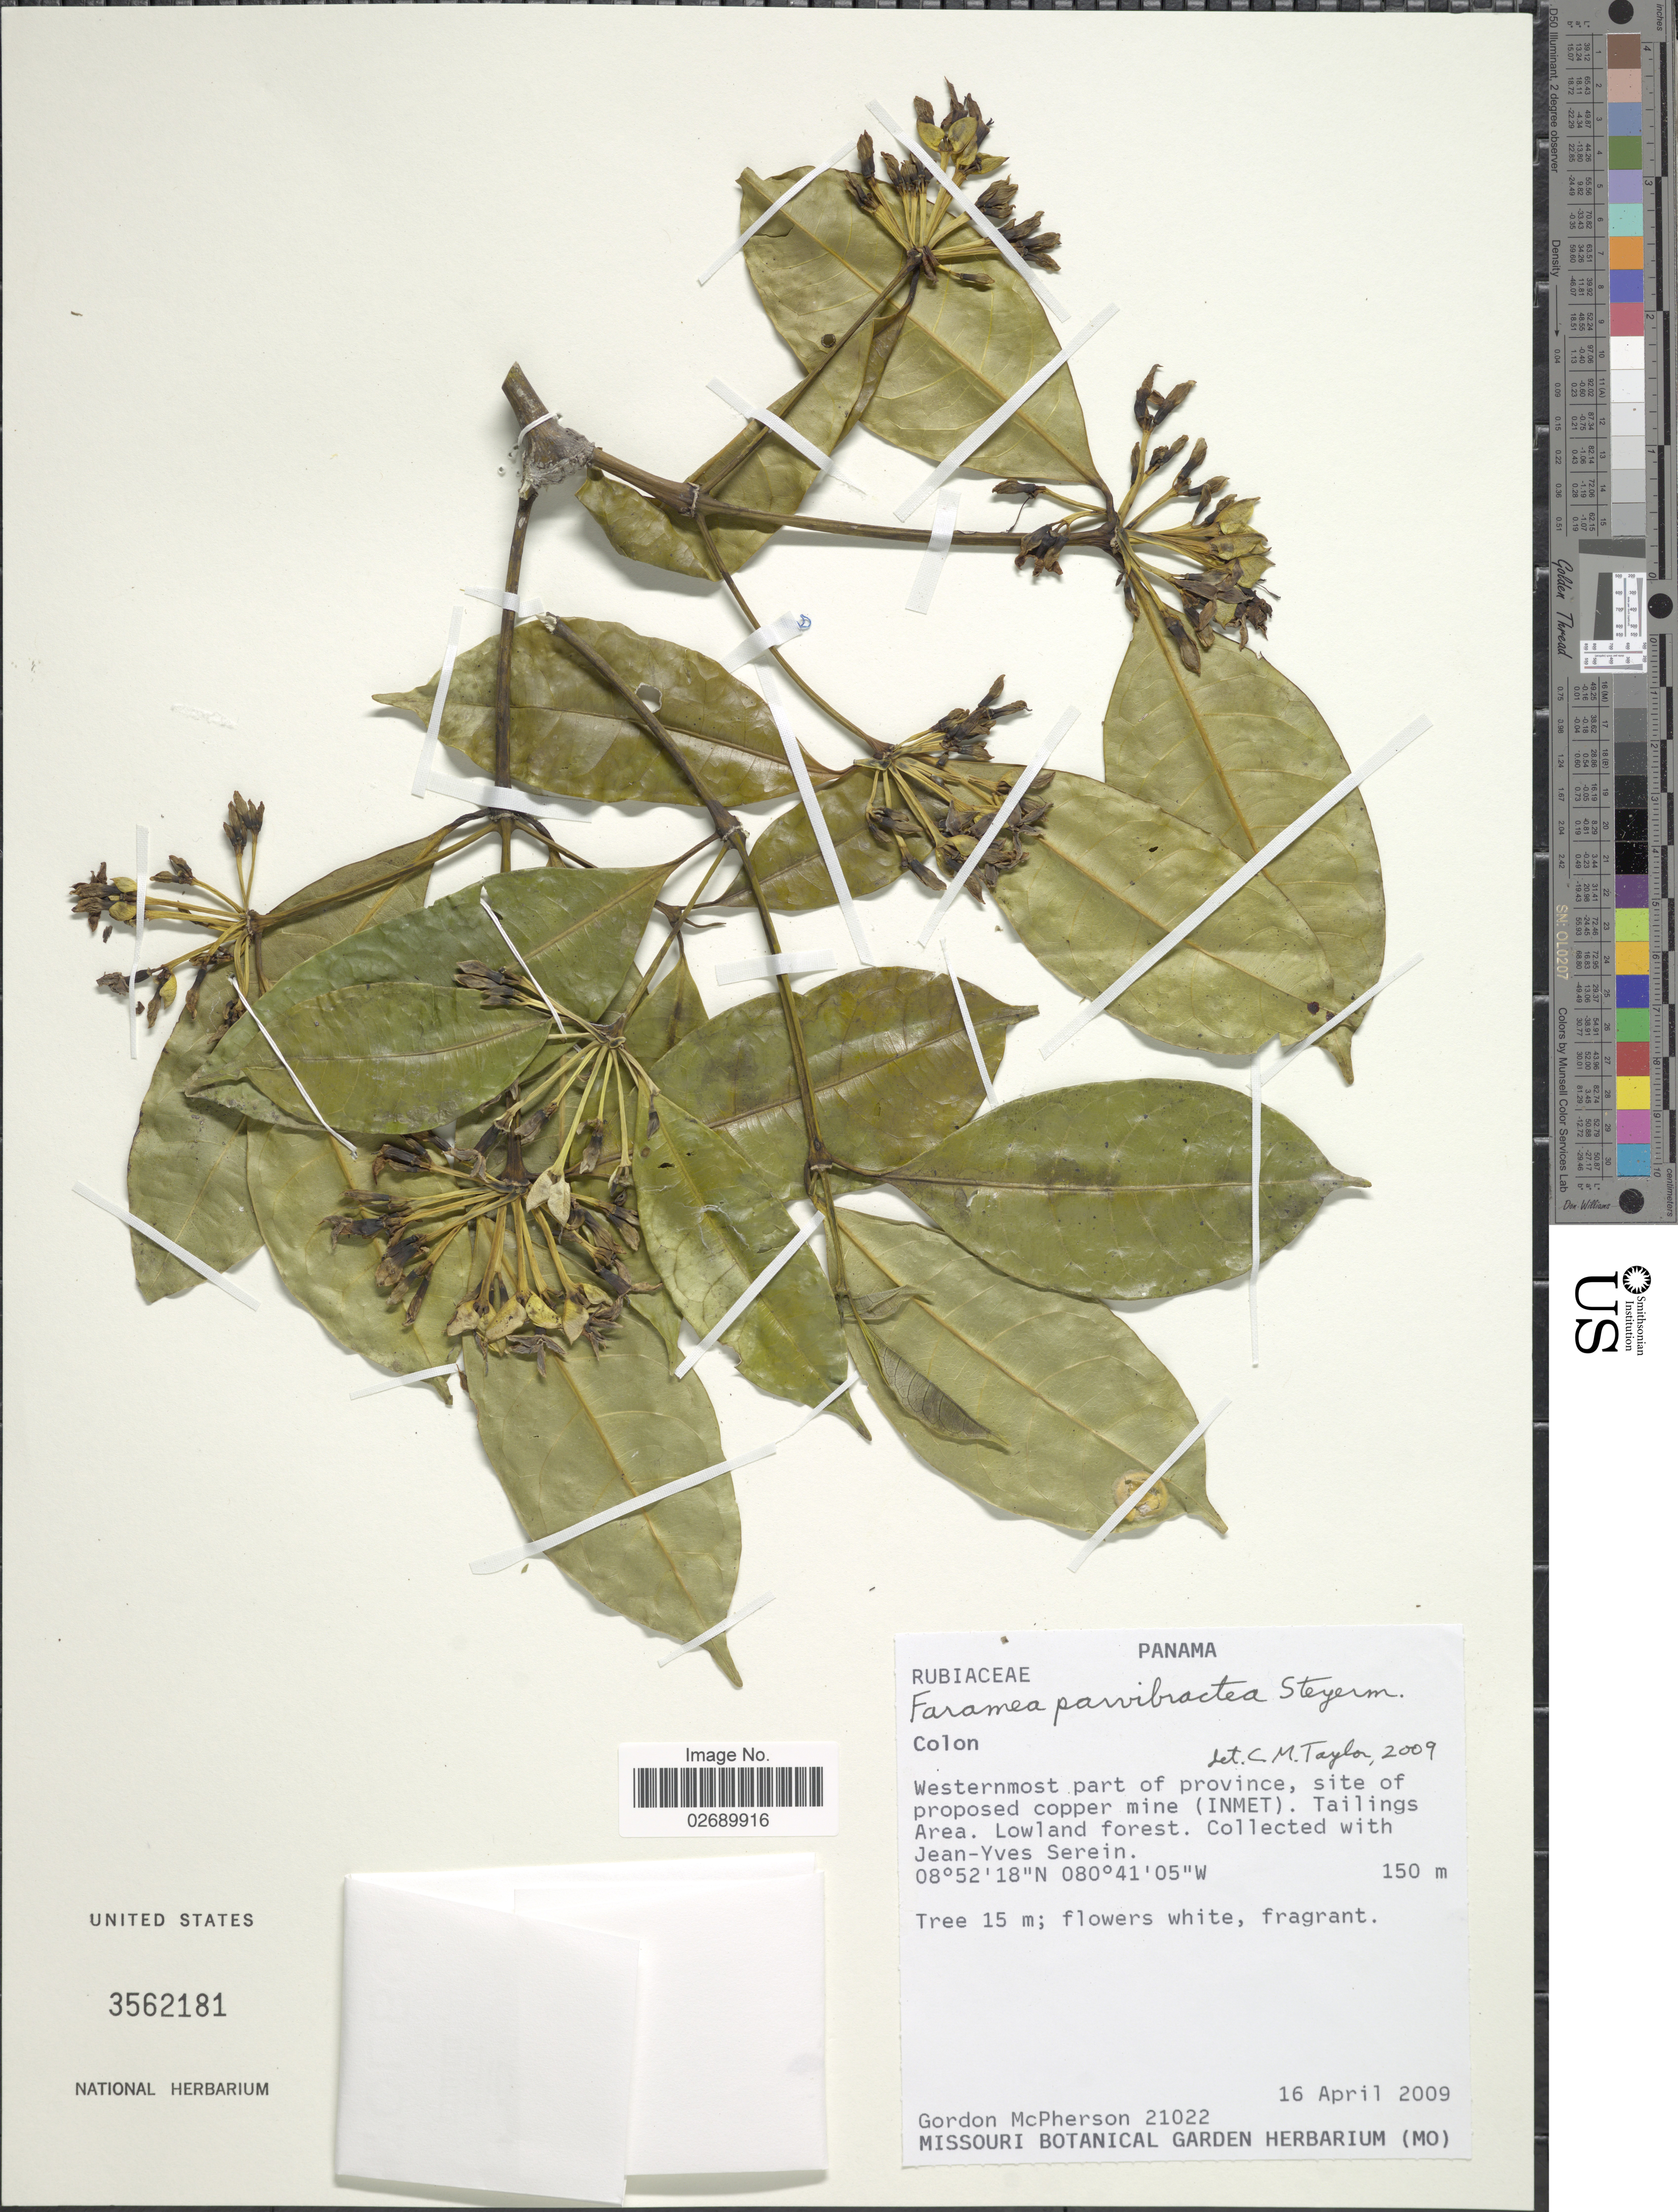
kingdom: Plantae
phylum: Tracheophyta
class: Magnoliopsida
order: Gentianales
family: Rubiaceae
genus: Faramea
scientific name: Faramea parvibractea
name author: Steyerm.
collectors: G. McPherson & J. Serein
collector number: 21022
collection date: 2009-04-16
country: Panama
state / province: Colón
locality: Westernmost part of province, site of proposed copper mine (INMET). Tailings Area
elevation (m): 150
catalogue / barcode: US 3562181